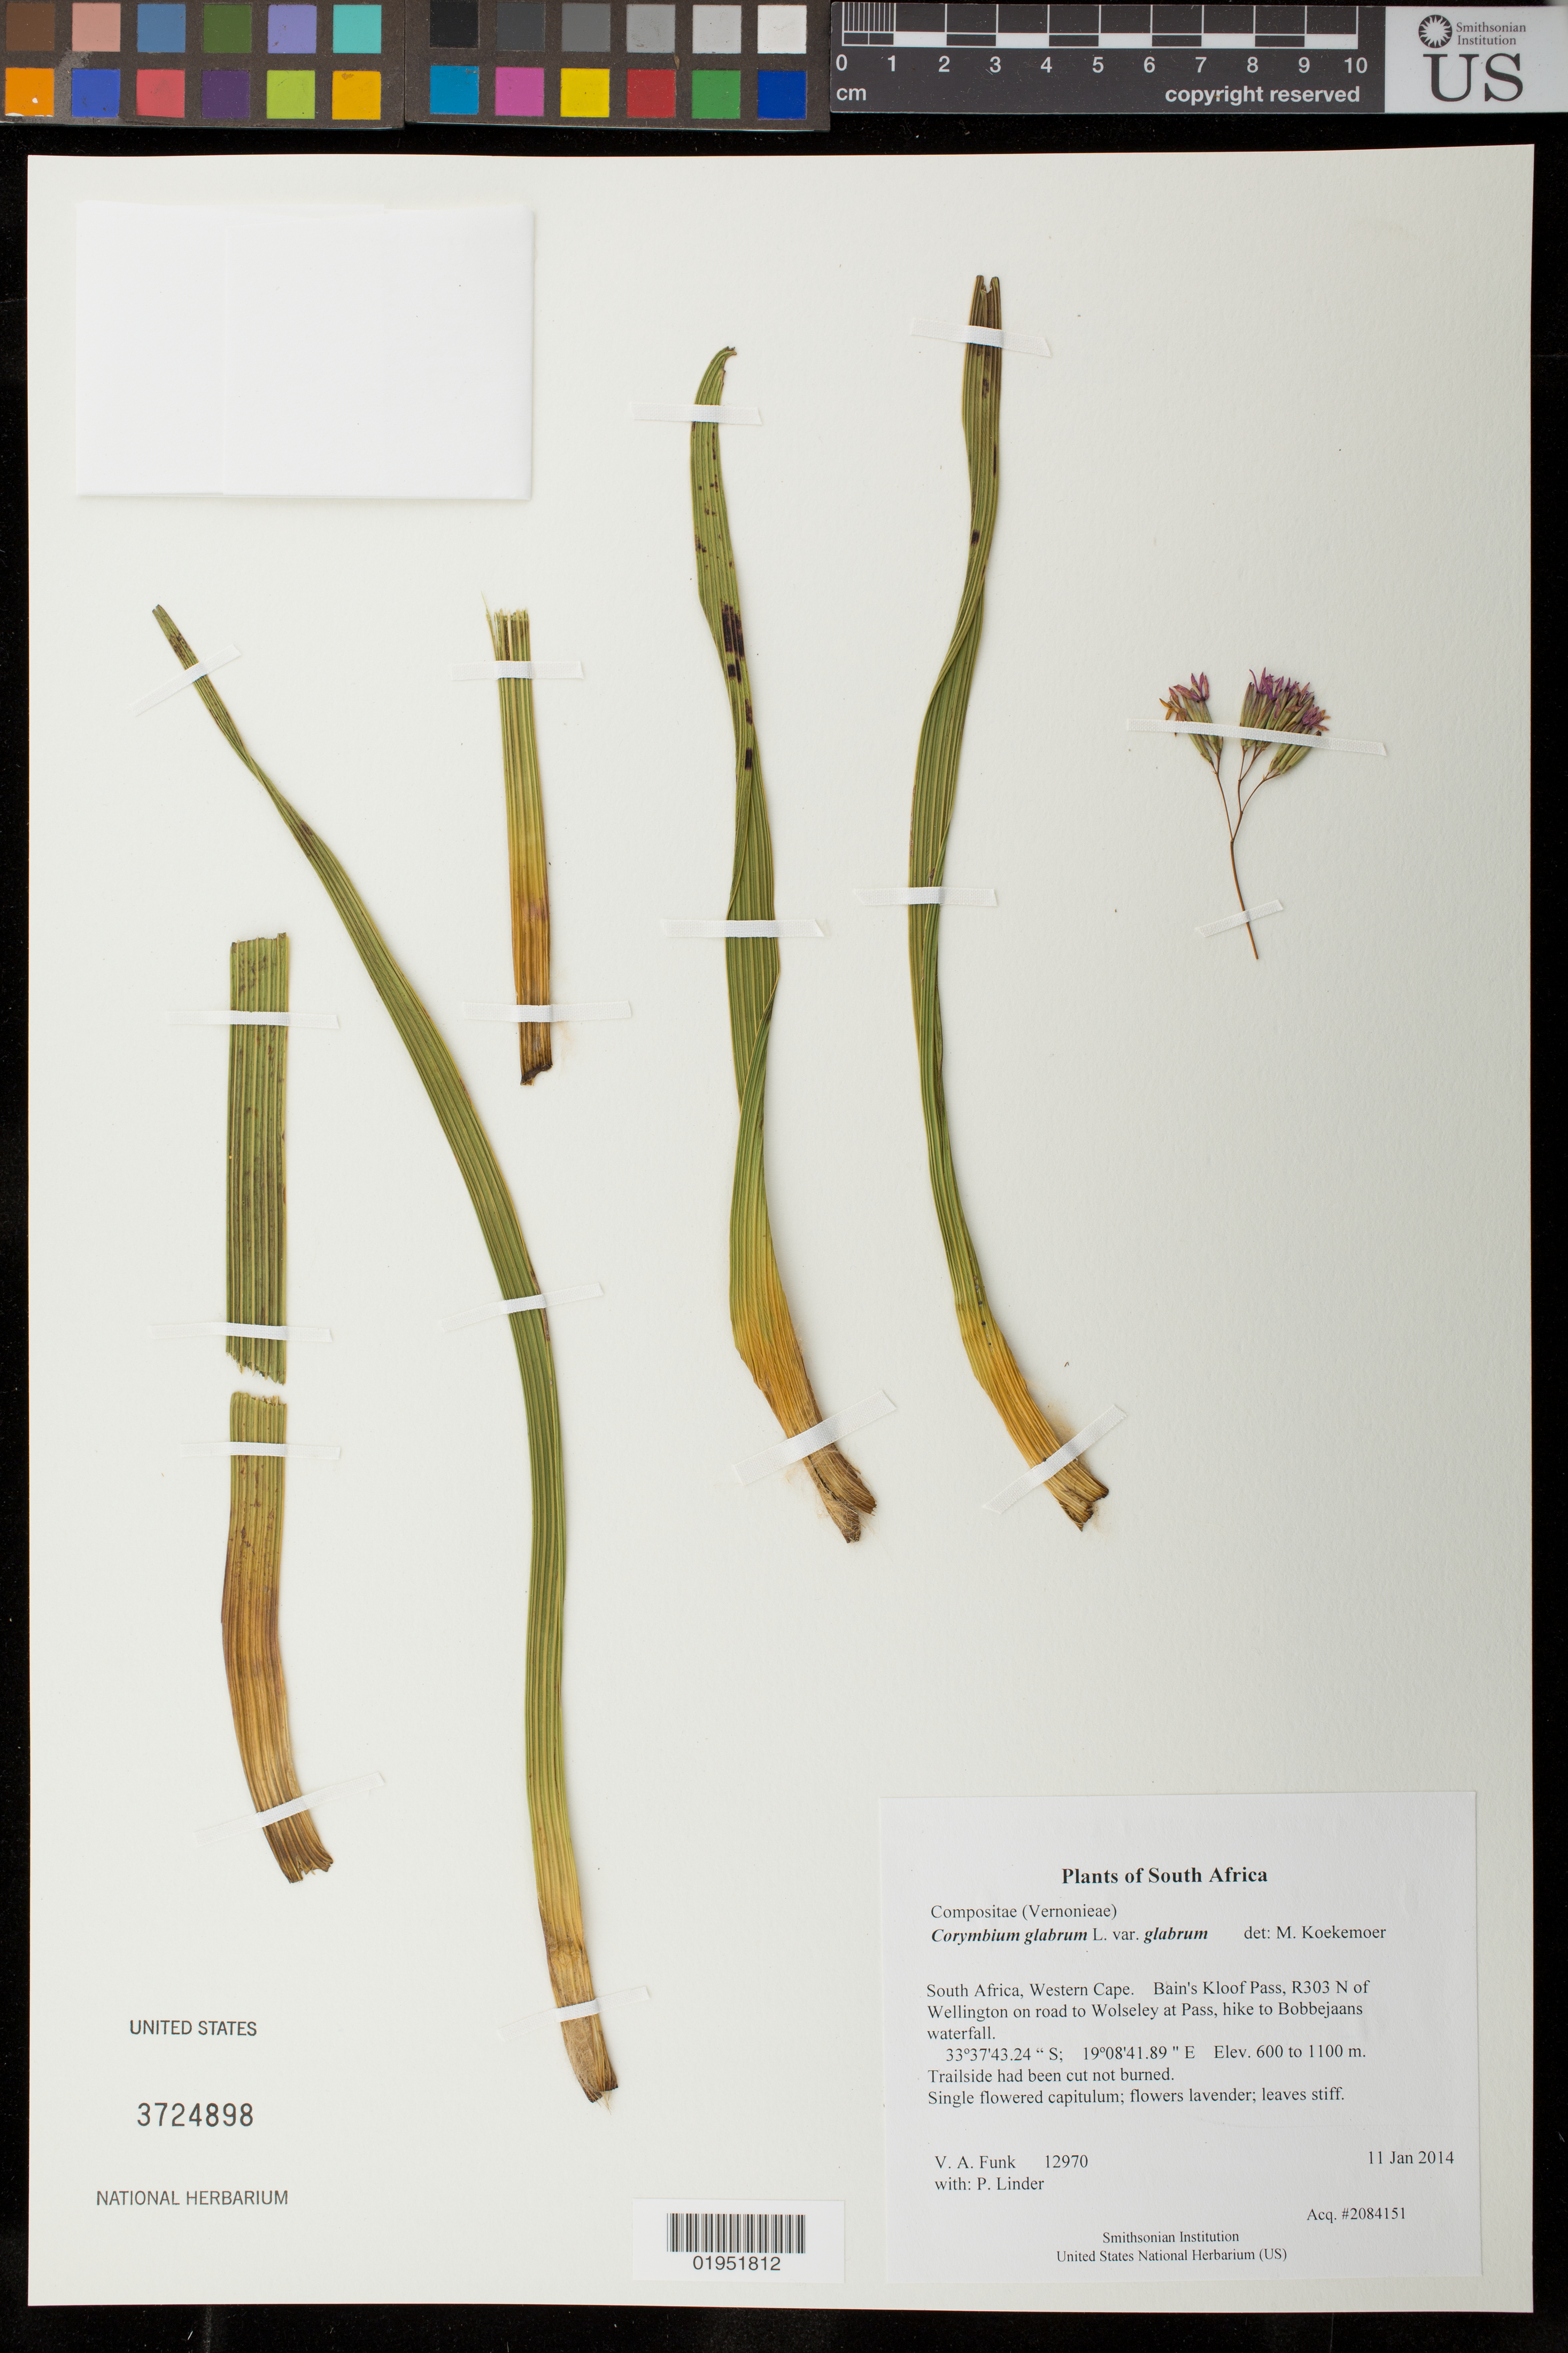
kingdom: Plantae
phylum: Tracheophyta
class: Magnoliopsida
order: Asterales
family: Asteraceae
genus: Corymbium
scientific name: Corymbium glabrum var. glabrum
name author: L.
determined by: Koekemoer, M.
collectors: P. Linder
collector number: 12970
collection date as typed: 11 Jan 2014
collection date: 2014-01-11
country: South Africa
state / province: Western Cape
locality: Bain's Kloof Pass, R303 N of Wellington on road to Wolseley at Pass, hike to Bobbejaans waterfall.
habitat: Trailside had been cut not burned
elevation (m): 600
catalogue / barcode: US 3724898